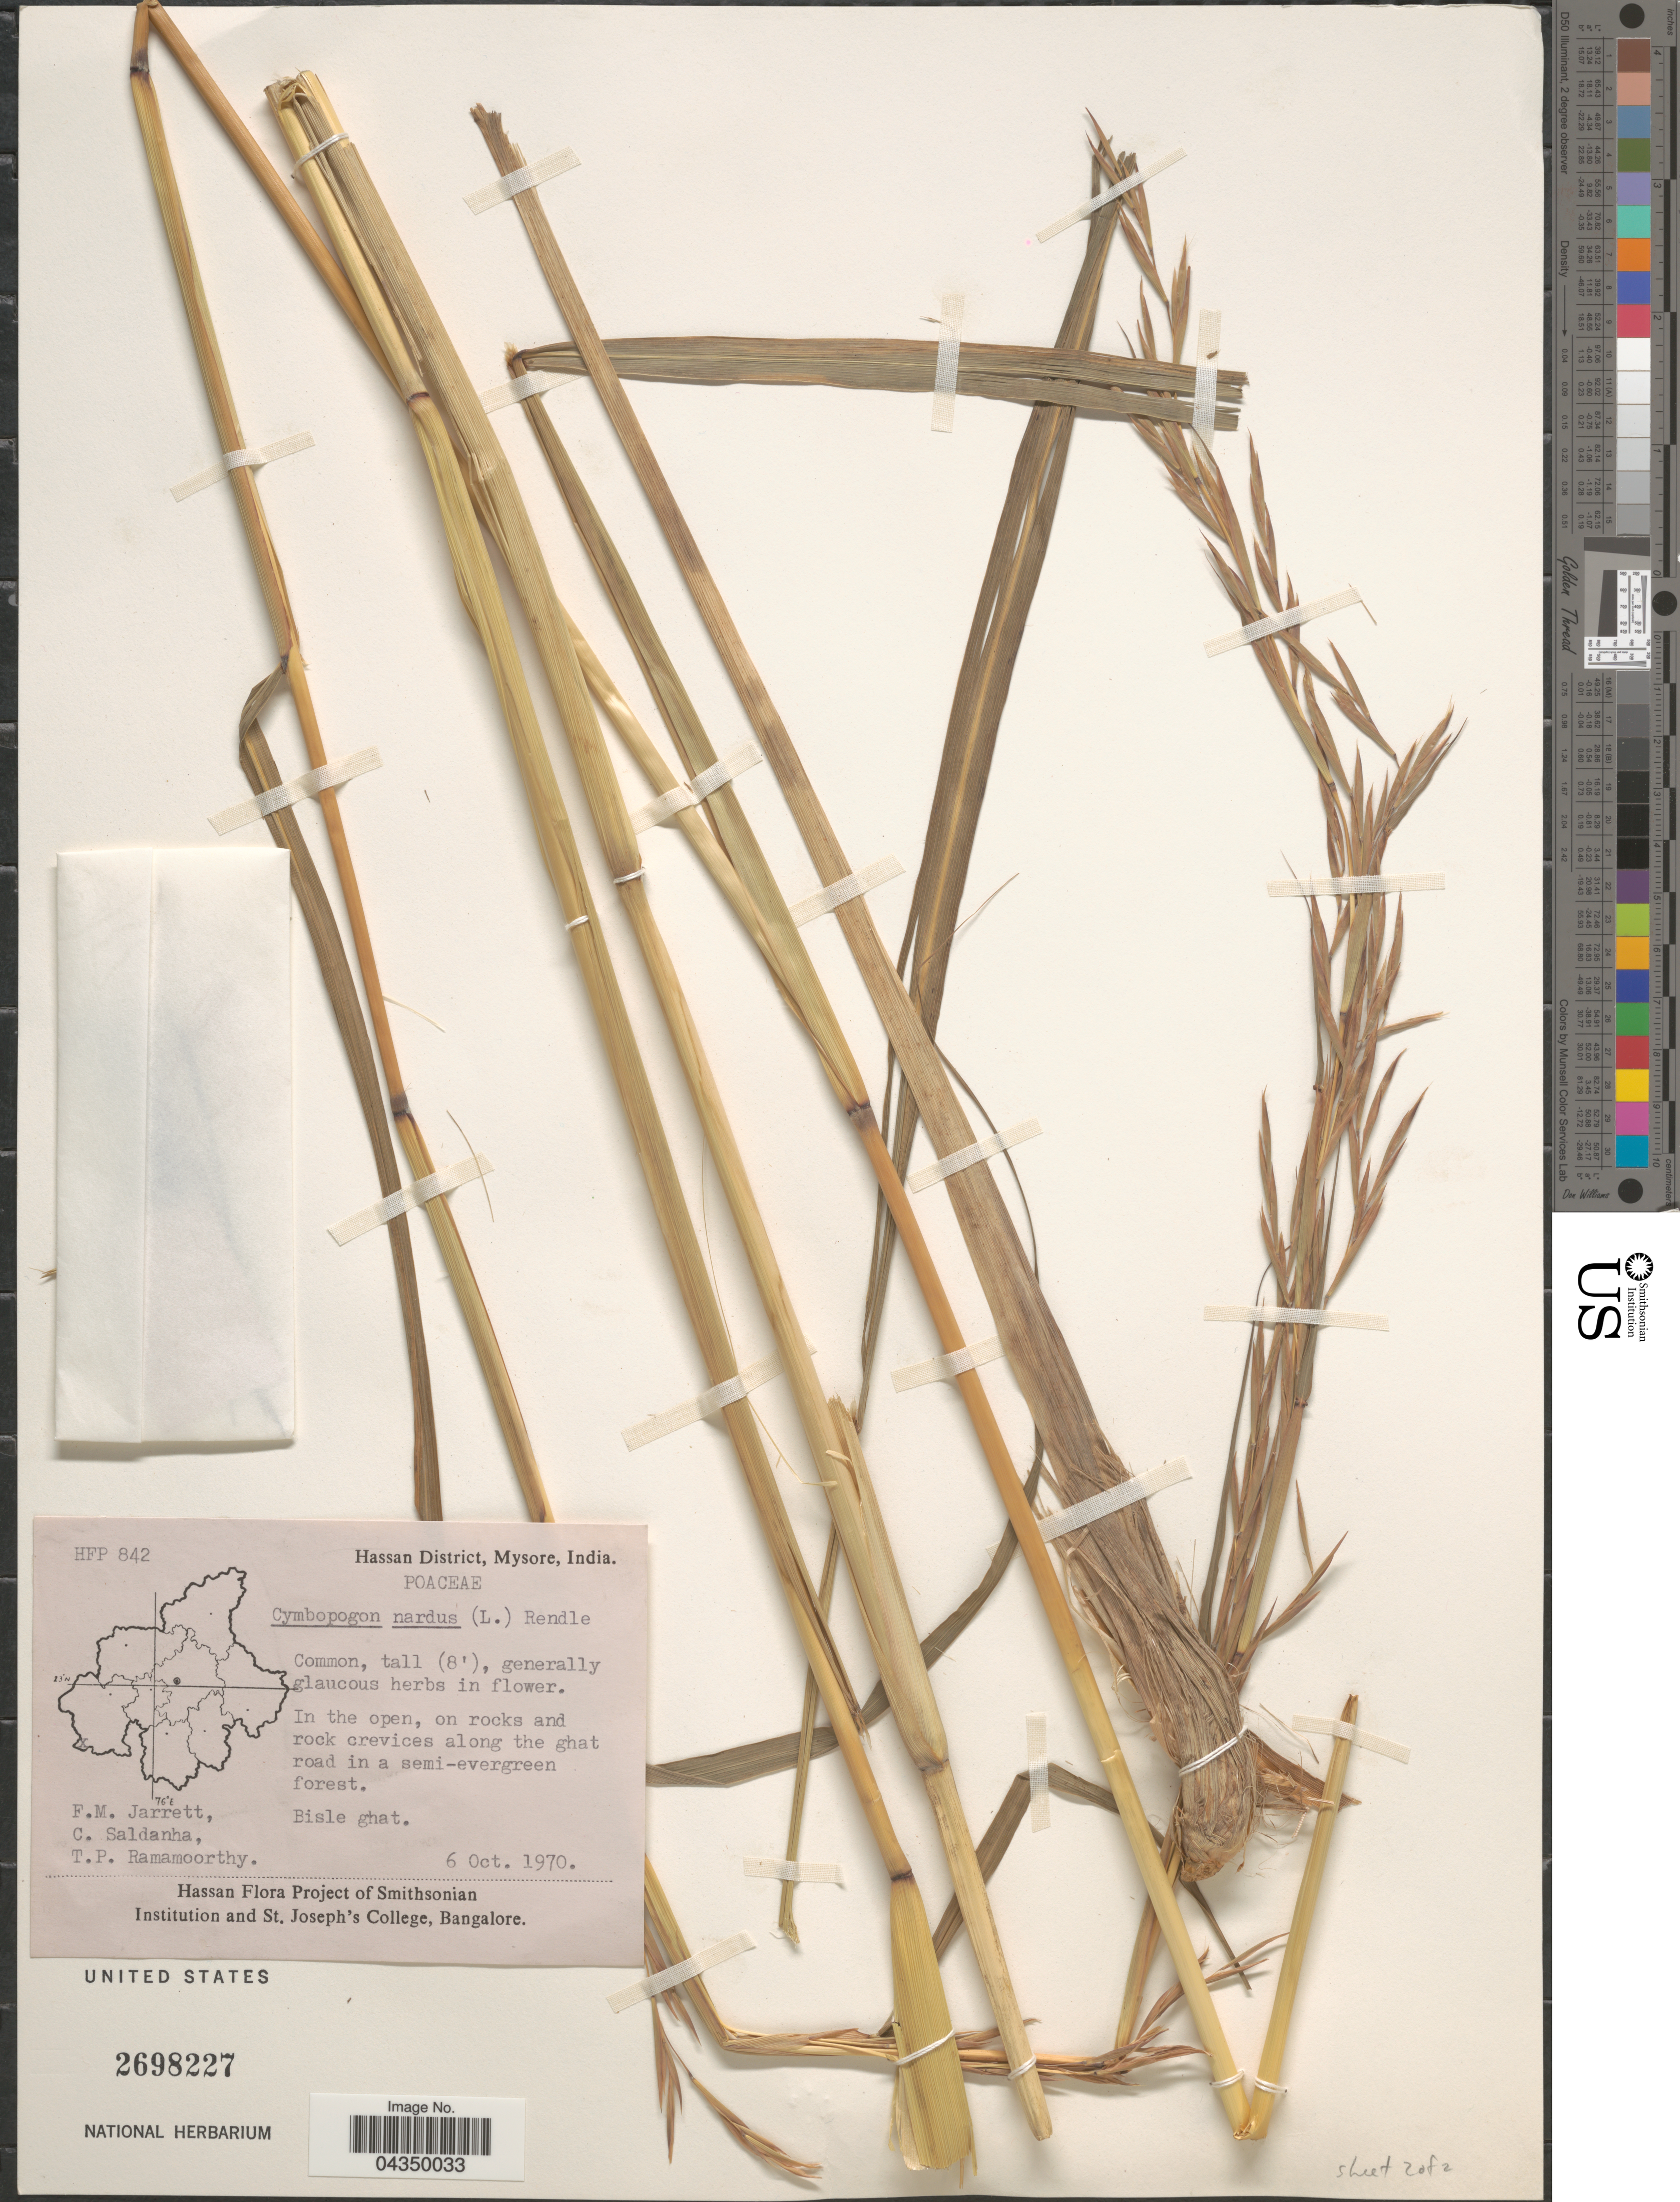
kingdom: Plantae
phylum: Tracheophyta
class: Liliopsida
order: Poales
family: Poaceae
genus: Cymbopogon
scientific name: Cymbopogon nardus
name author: (L.) Rendle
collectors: F. M. Jarrett, C. Saldanha & T. P. Ramamoorthy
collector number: HFP842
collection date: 1970-10-06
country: India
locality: Hassan District, Mysore. In the open, on rocks and rock crevices along the ghat road in a semi-evergreen forest. Bisle ghat.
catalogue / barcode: US 2698227